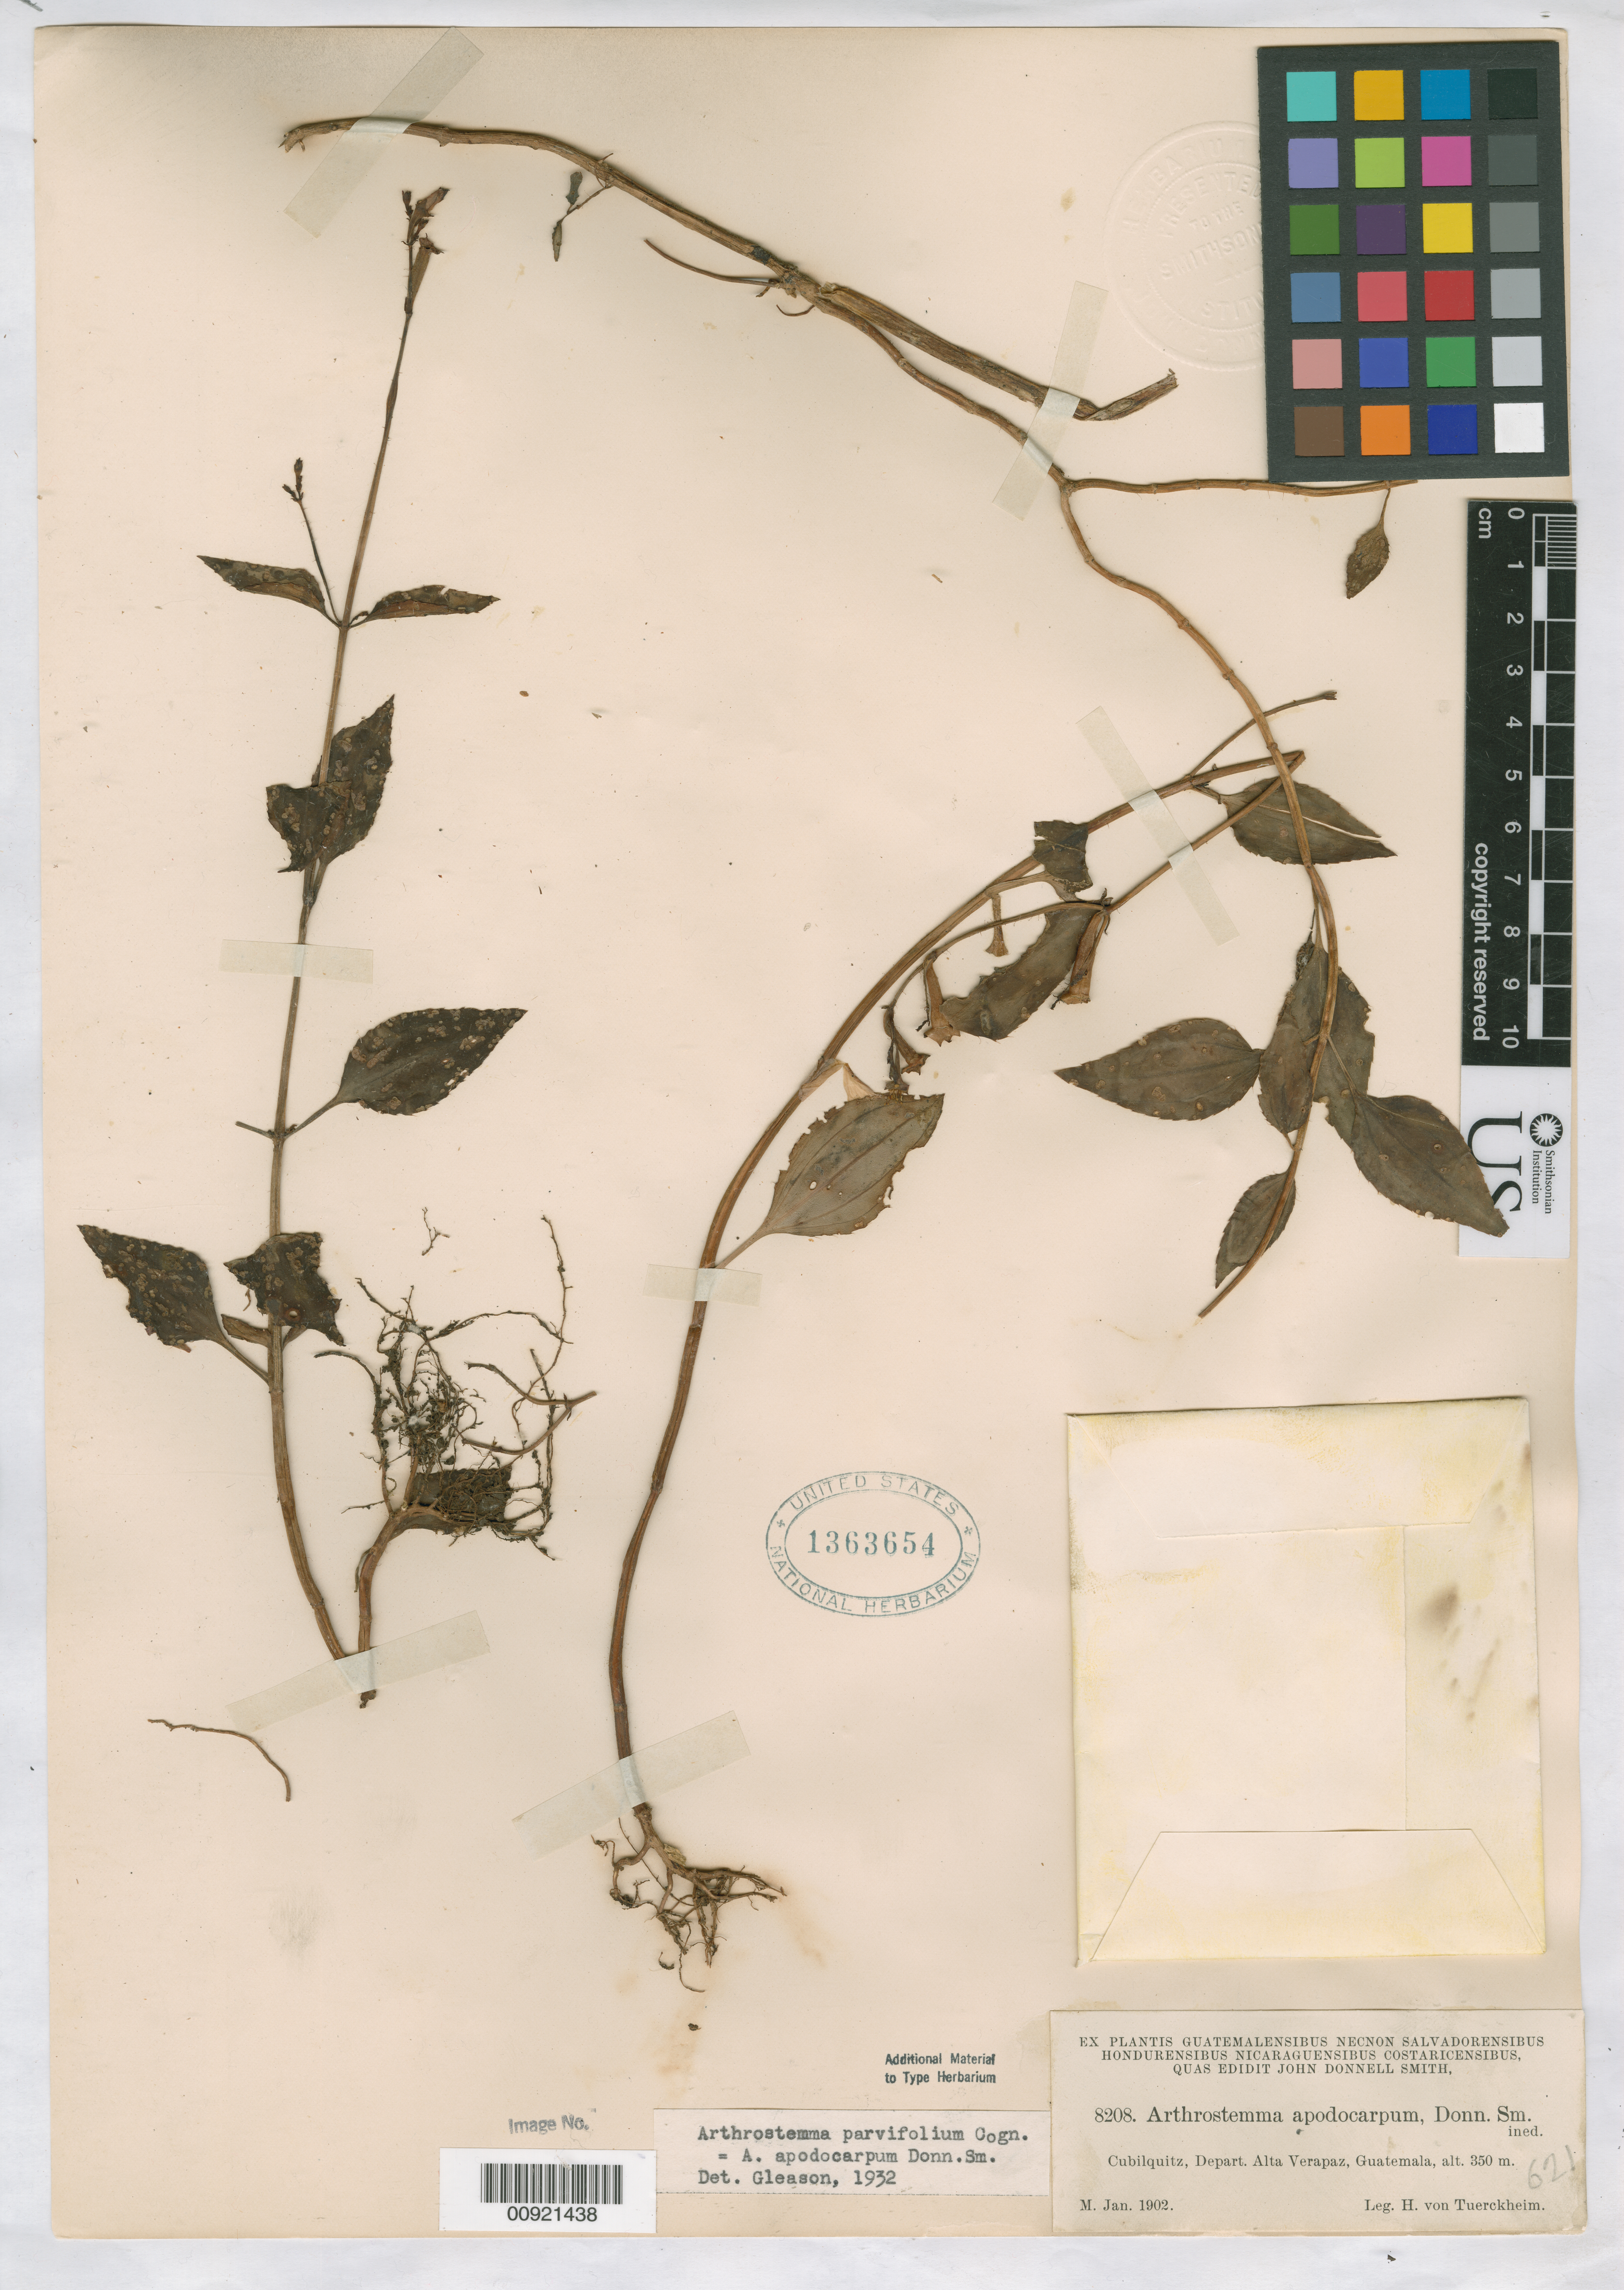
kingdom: Plantae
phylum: Tracheophyta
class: Magnoliopsida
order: Myrtales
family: Melastomataceae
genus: Arthrostemma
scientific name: Arthrostemma apodocarpum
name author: Donn. Sm.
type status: Type Collection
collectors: H. von Türckheim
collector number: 8208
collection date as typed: Jan 1902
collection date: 1902-01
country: Guatemala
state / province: Alta Verapaz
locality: Cubilquitz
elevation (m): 350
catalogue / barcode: US 1363654